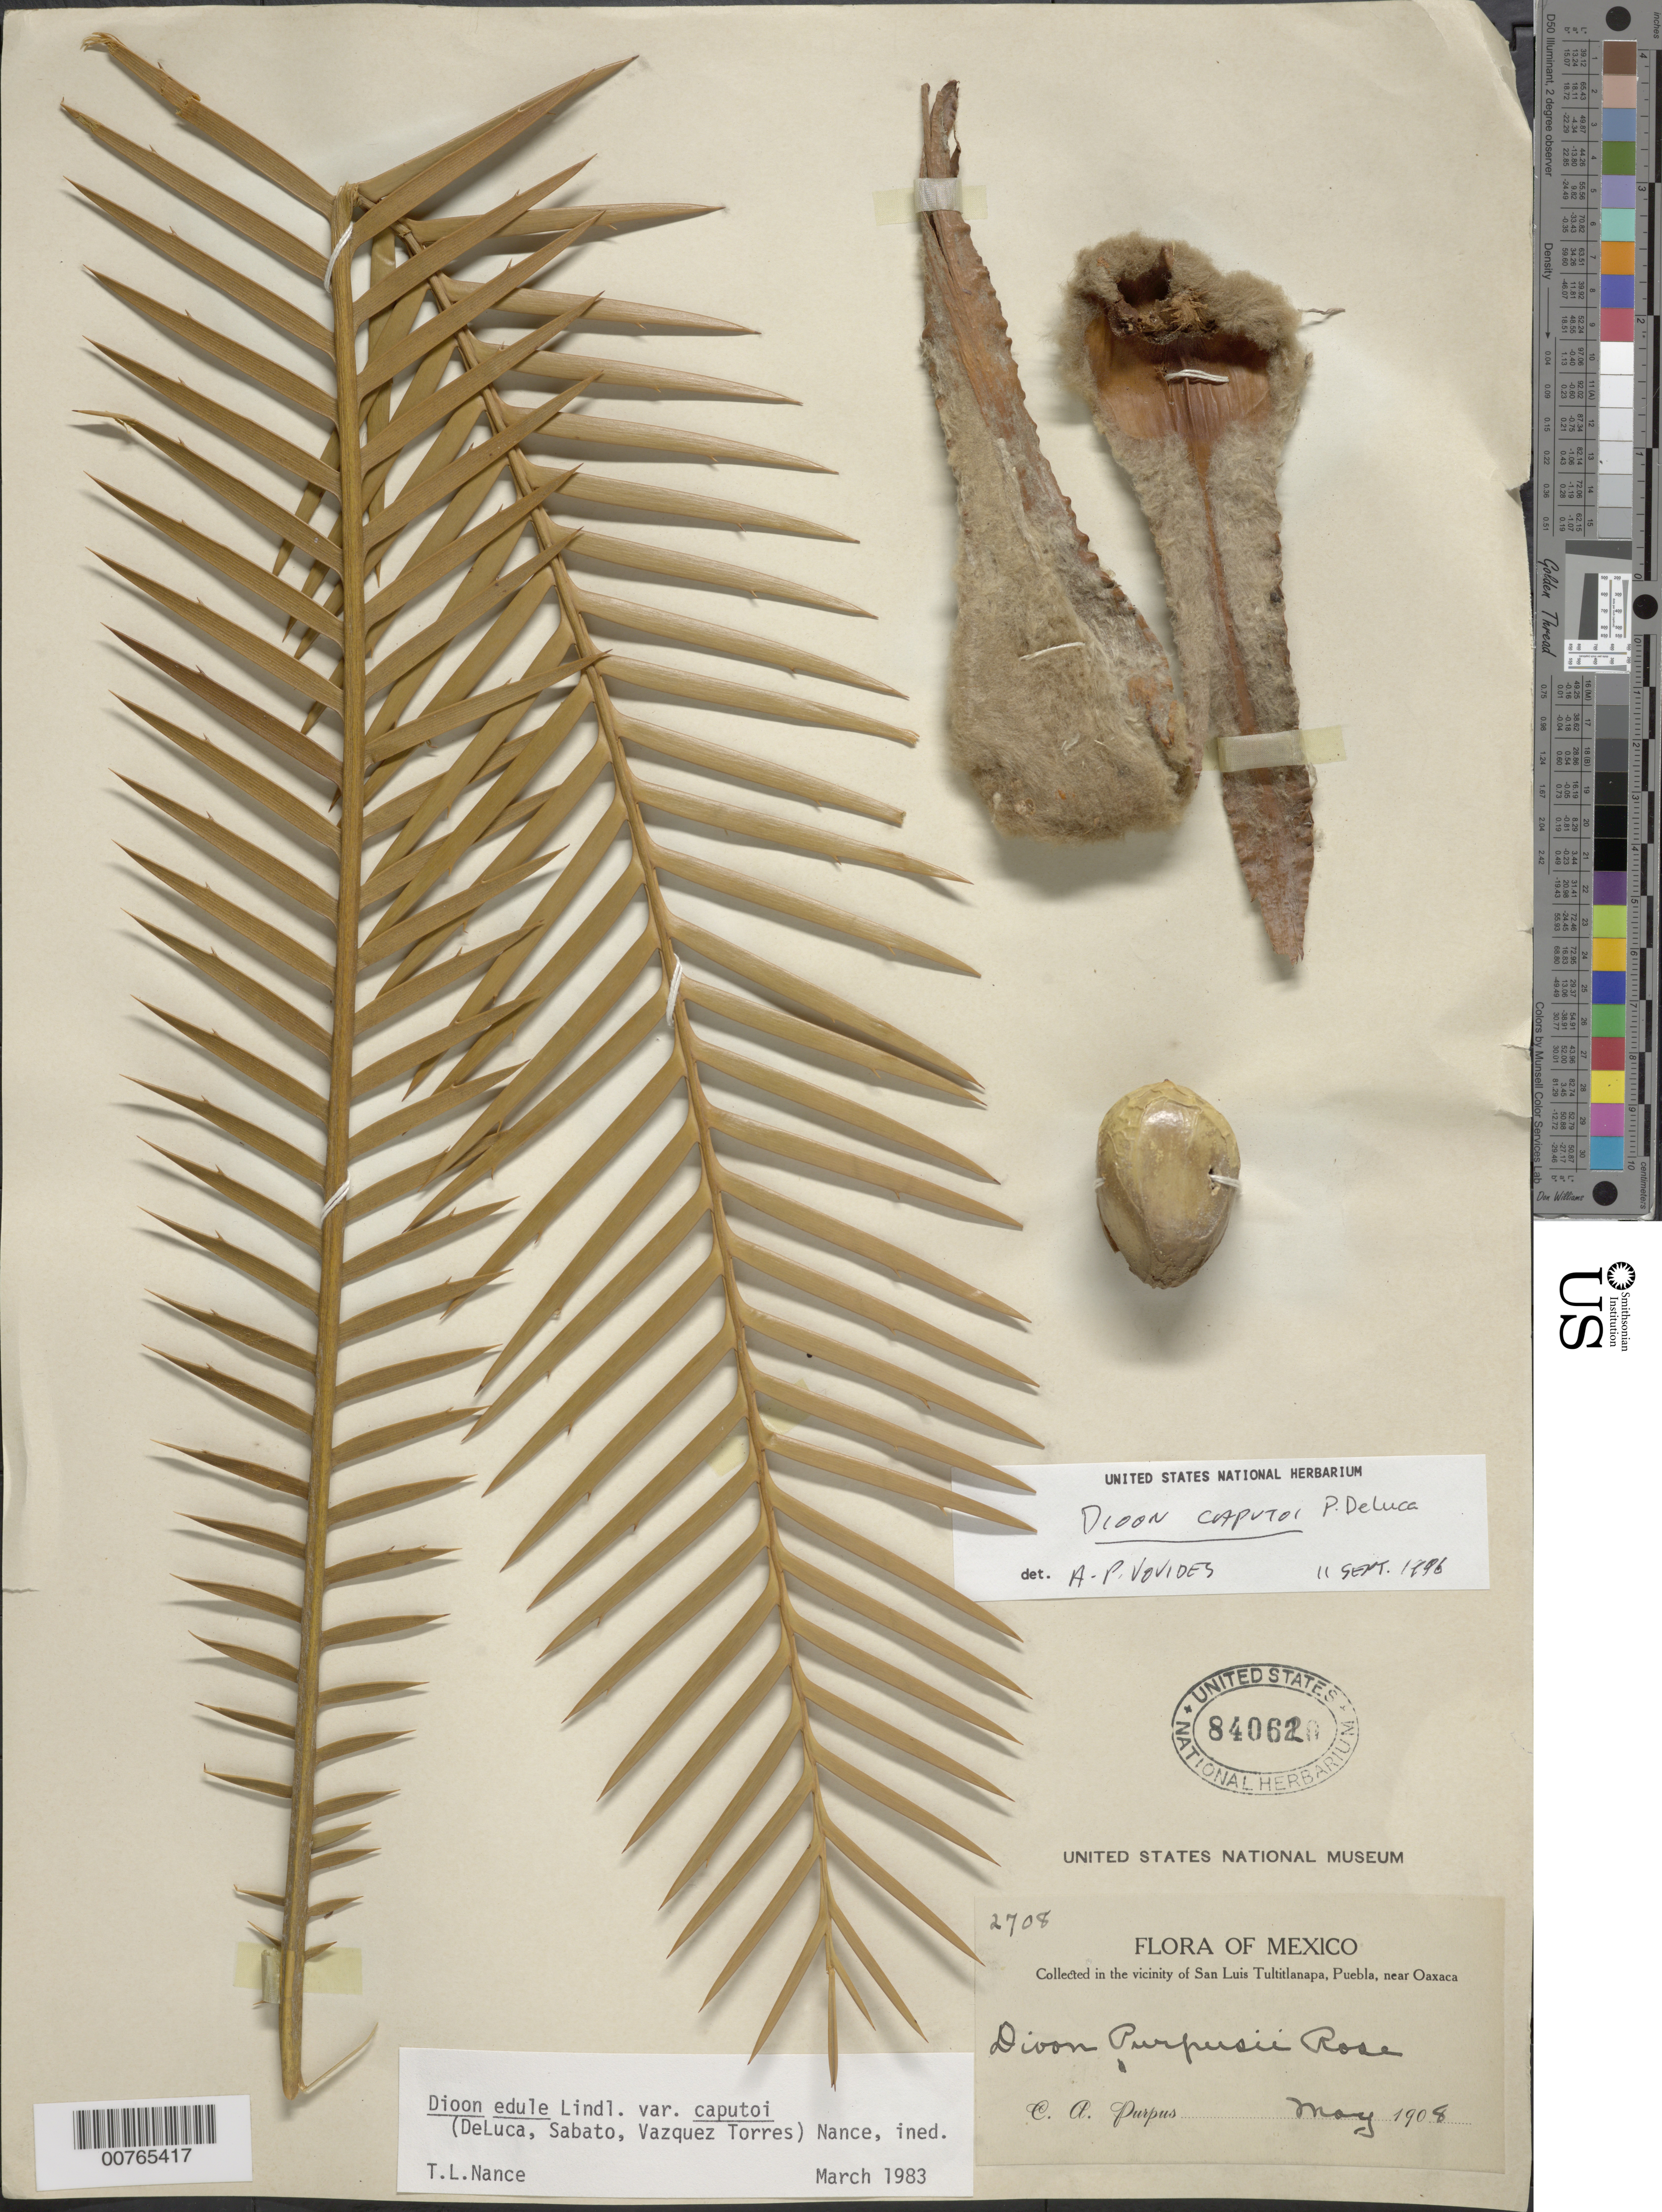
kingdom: Plantae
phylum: Tracheophyta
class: Cycadopsida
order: Cycadales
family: Zamiaceae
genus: Dioon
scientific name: Dioon caputoi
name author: De Luca et al.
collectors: C. A. Purpus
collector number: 2708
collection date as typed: May 1908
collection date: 1908-05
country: Mexico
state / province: Puebla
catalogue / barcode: US 840620